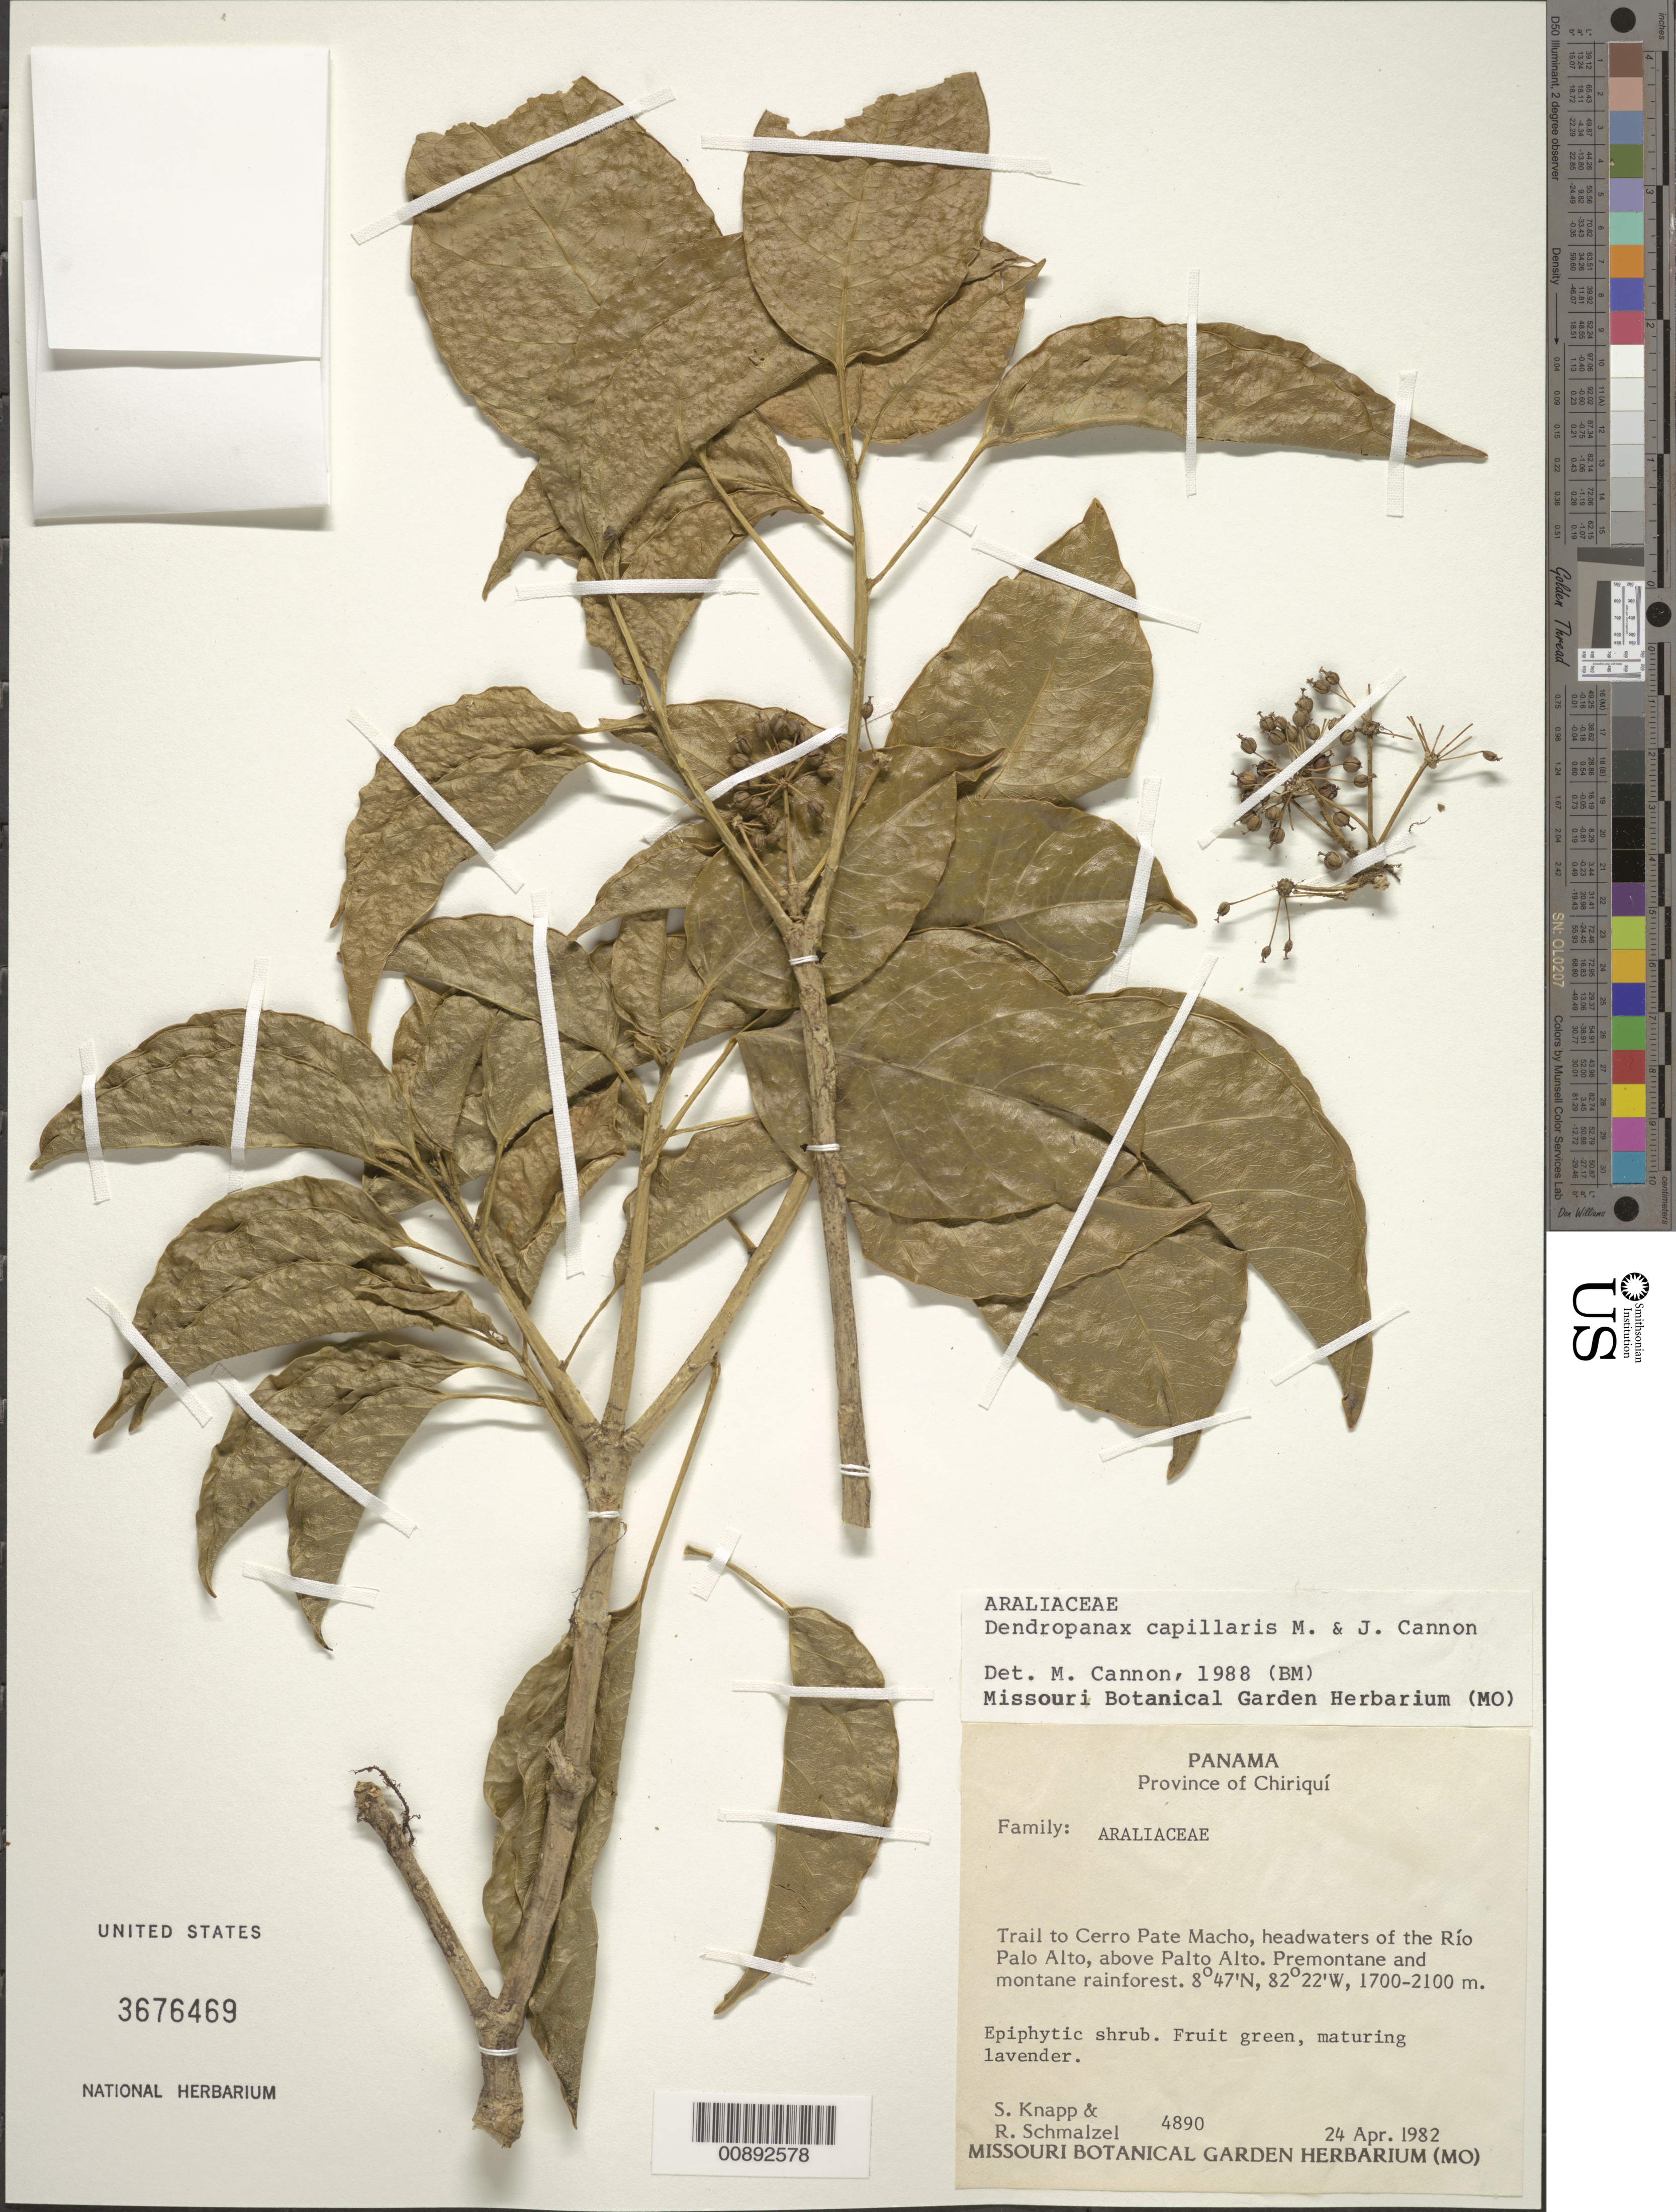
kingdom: Plantae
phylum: Tracheophyta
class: Magnoliopsida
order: Apiales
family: Araliaceae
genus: Dendropanax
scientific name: Dendropanax capillaris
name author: M.J. Cannon & Cannon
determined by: Cannon, M. J.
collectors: S. Knapp & R. Schmalzel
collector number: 4890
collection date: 1982-04-24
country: Panama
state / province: Chiriqui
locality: Trail to Cerro Pate Macho, headwaters of the Rio Palo Alto.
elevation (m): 1700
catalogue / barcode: US 3676469